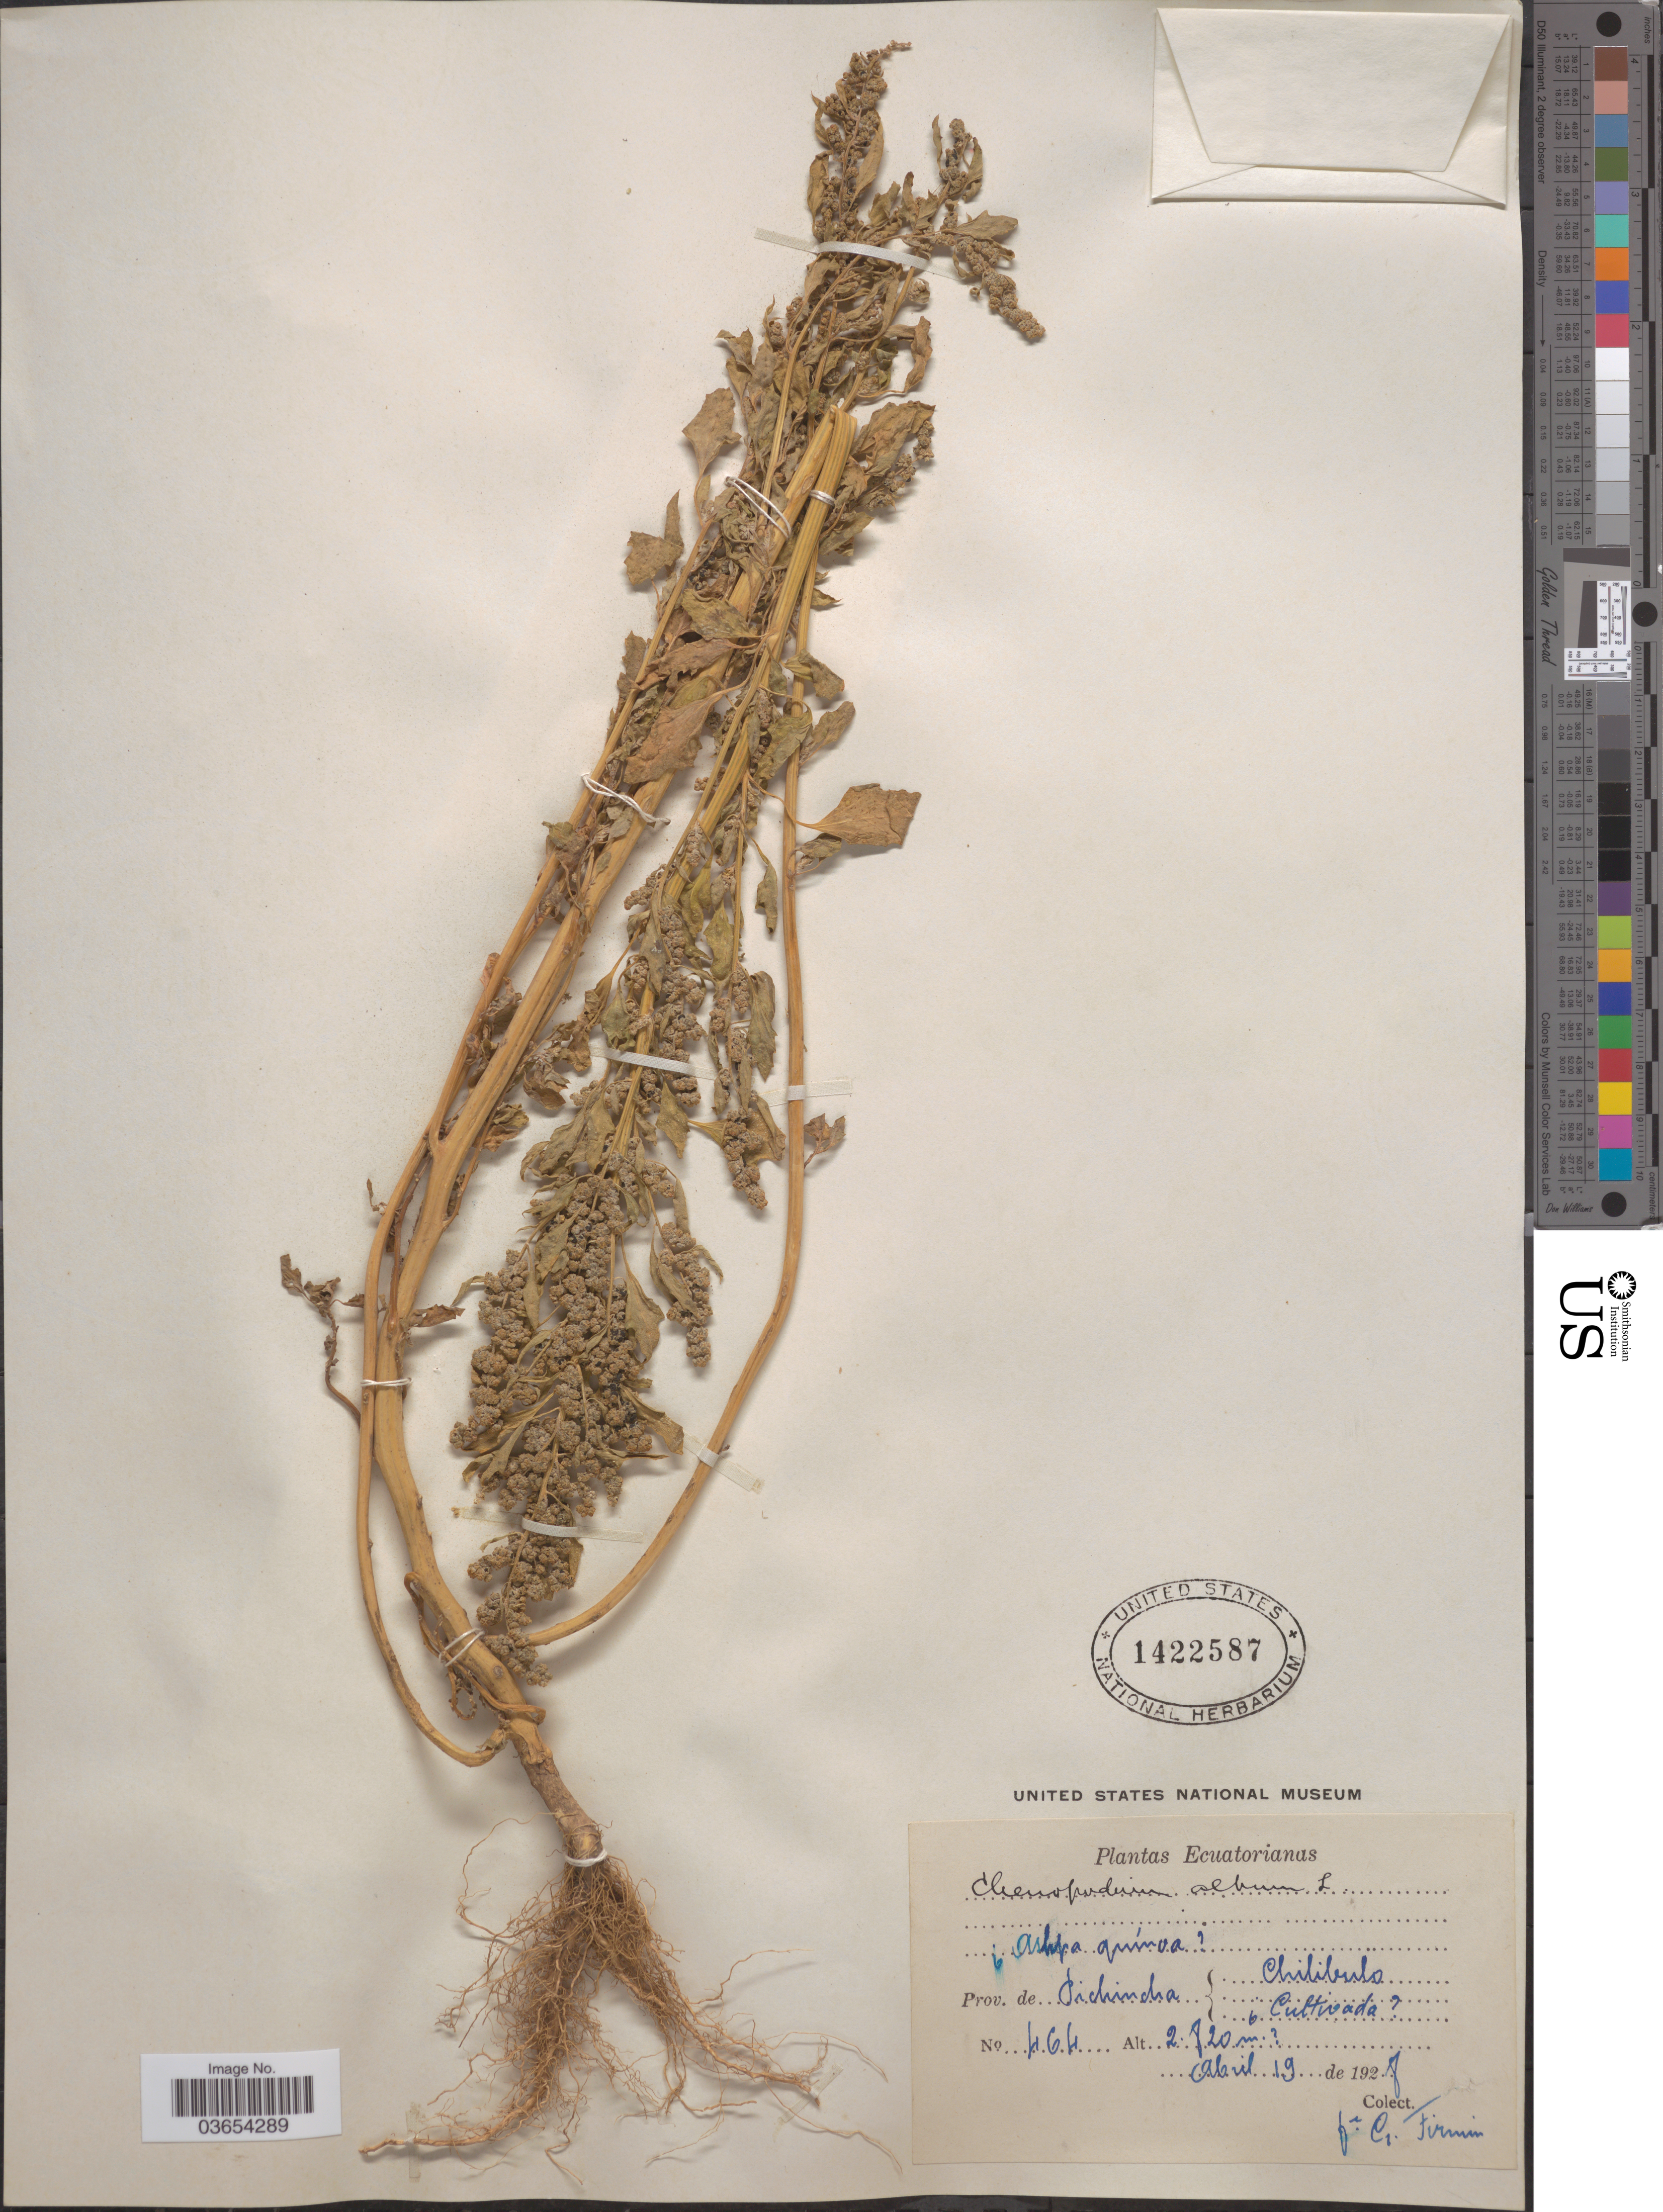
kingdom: Plantae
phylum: Tracheophyta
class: Magnoliopsida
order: Caryophyllales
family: Amaranthaceae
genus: Chenopodium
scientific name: Chenopodium album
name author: L.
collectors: F. Firmin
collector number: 464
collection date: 1928-04-19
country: Ecuador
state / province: Pichincha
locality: Ecuatorianas. Chilibulo Cultivada.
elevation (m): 2820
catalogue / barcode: US 1422587